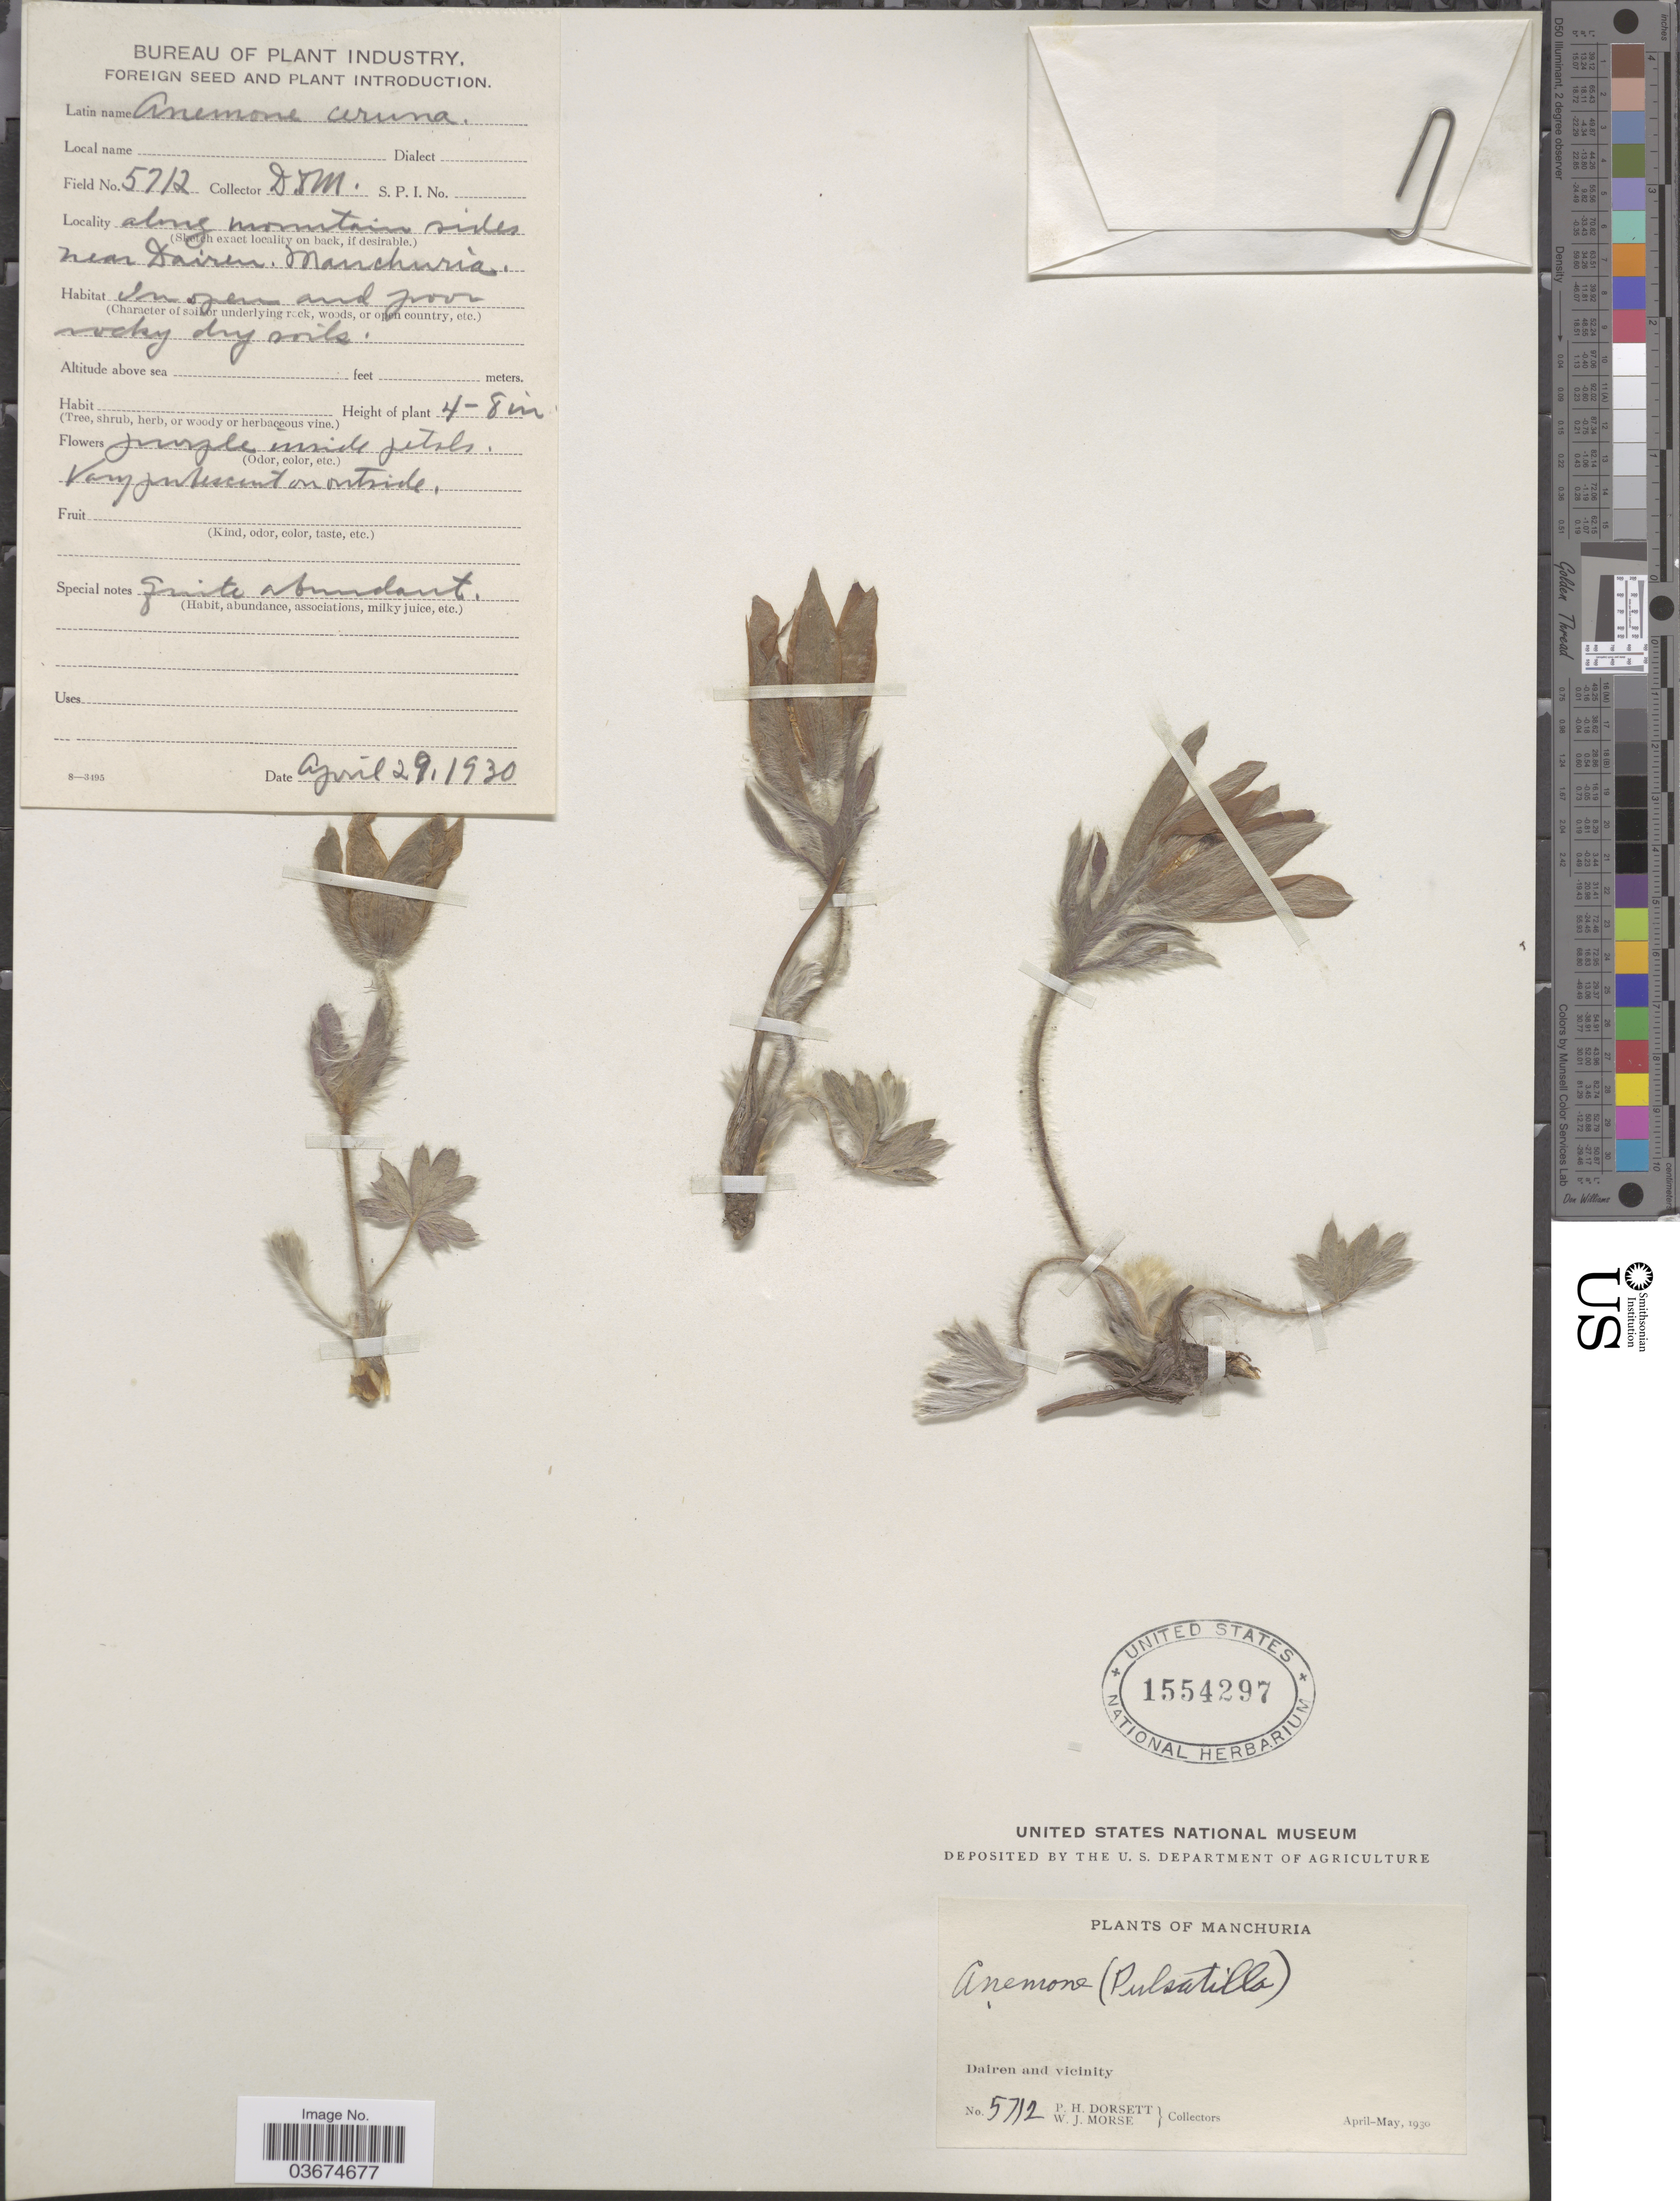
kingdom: Plantae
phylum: Tracheophyta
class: Magnoliopsida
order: Ranunculales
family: Ranunculaceae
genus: Pulsatilla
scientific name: Pulsatilla sp.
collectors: P. H. Dorsett & W. J. Morse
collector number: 5712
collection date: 1930-04-29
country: China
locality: Along mountain sides near Dairen. Manchuria. Dairen and vicinity.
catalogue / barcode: US 1554297